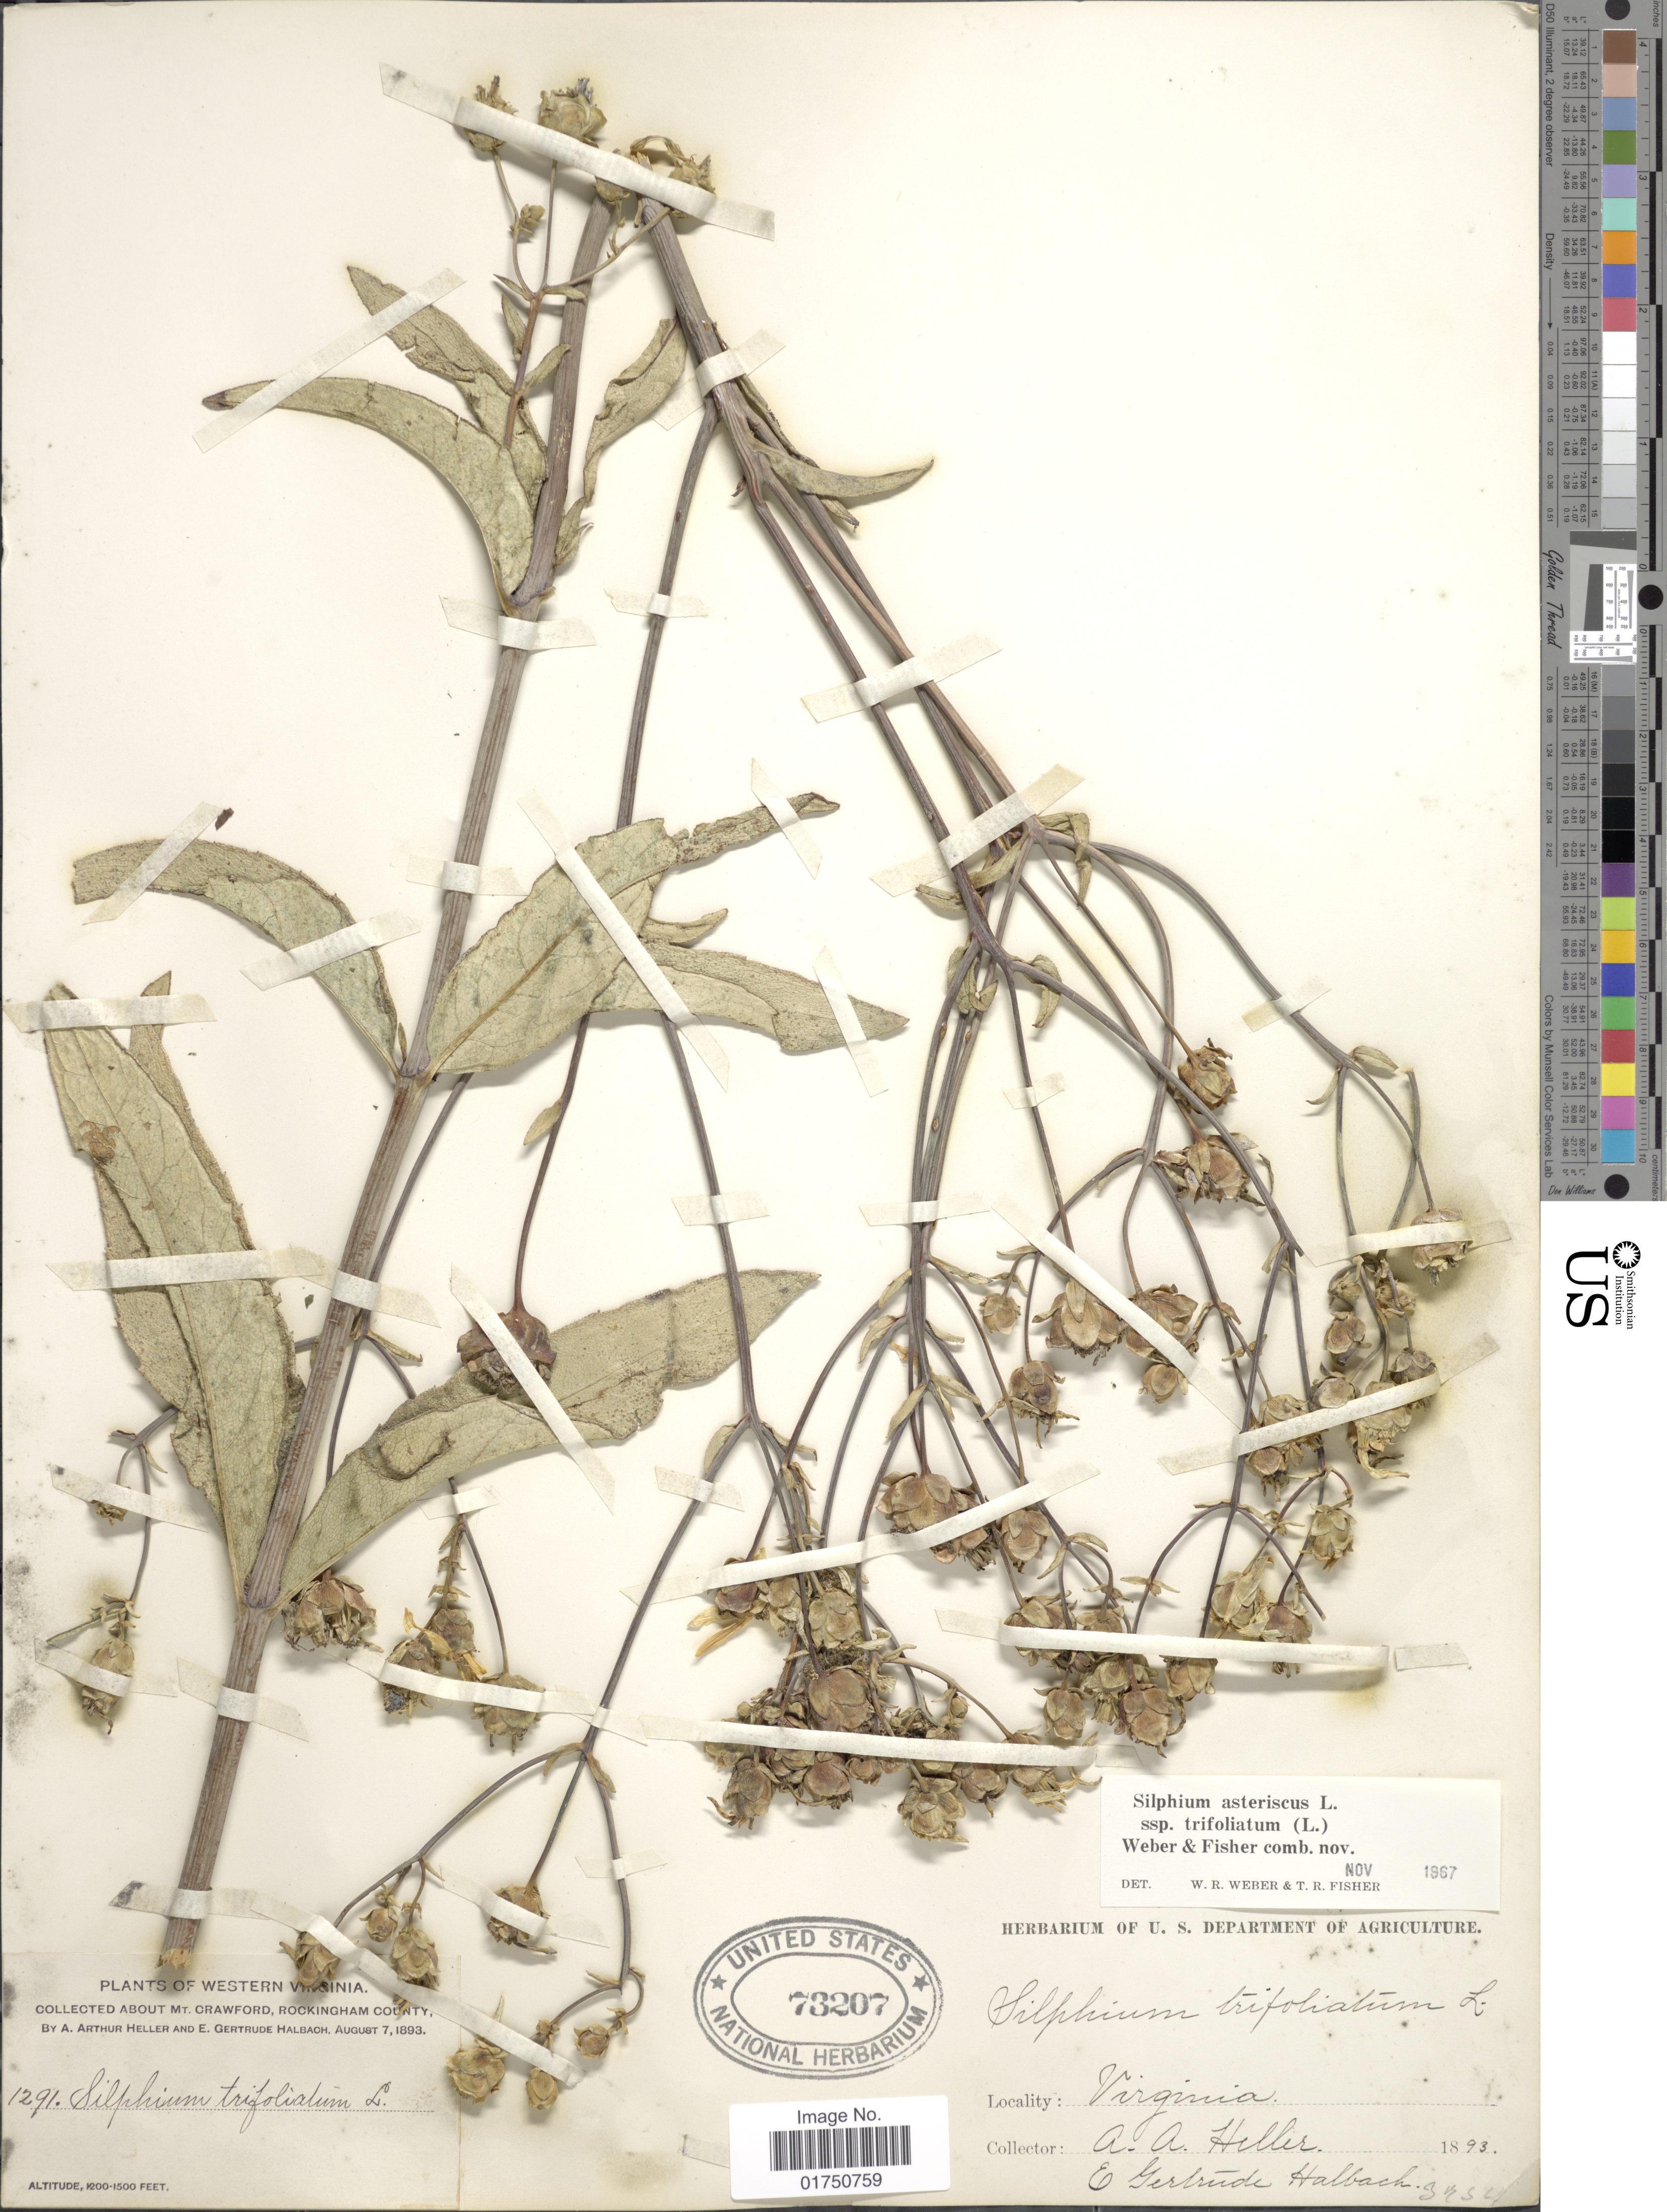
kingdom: Plantae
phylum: Tracheophyta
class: Magnoliopsida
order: Asterales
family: Asteraceae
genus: Silphium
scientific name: Silphium asteriscus var. trifoliatum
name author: (L.) Clevinger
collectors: A. A. Heller & E. G. Halbach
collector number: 1291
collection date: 1893-08-07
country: United States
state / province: Virginia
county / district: Rockingham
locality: Western Virginia. Collected about Mt. Crawford, Rockingham County.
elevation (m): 366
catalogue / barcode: US 73207